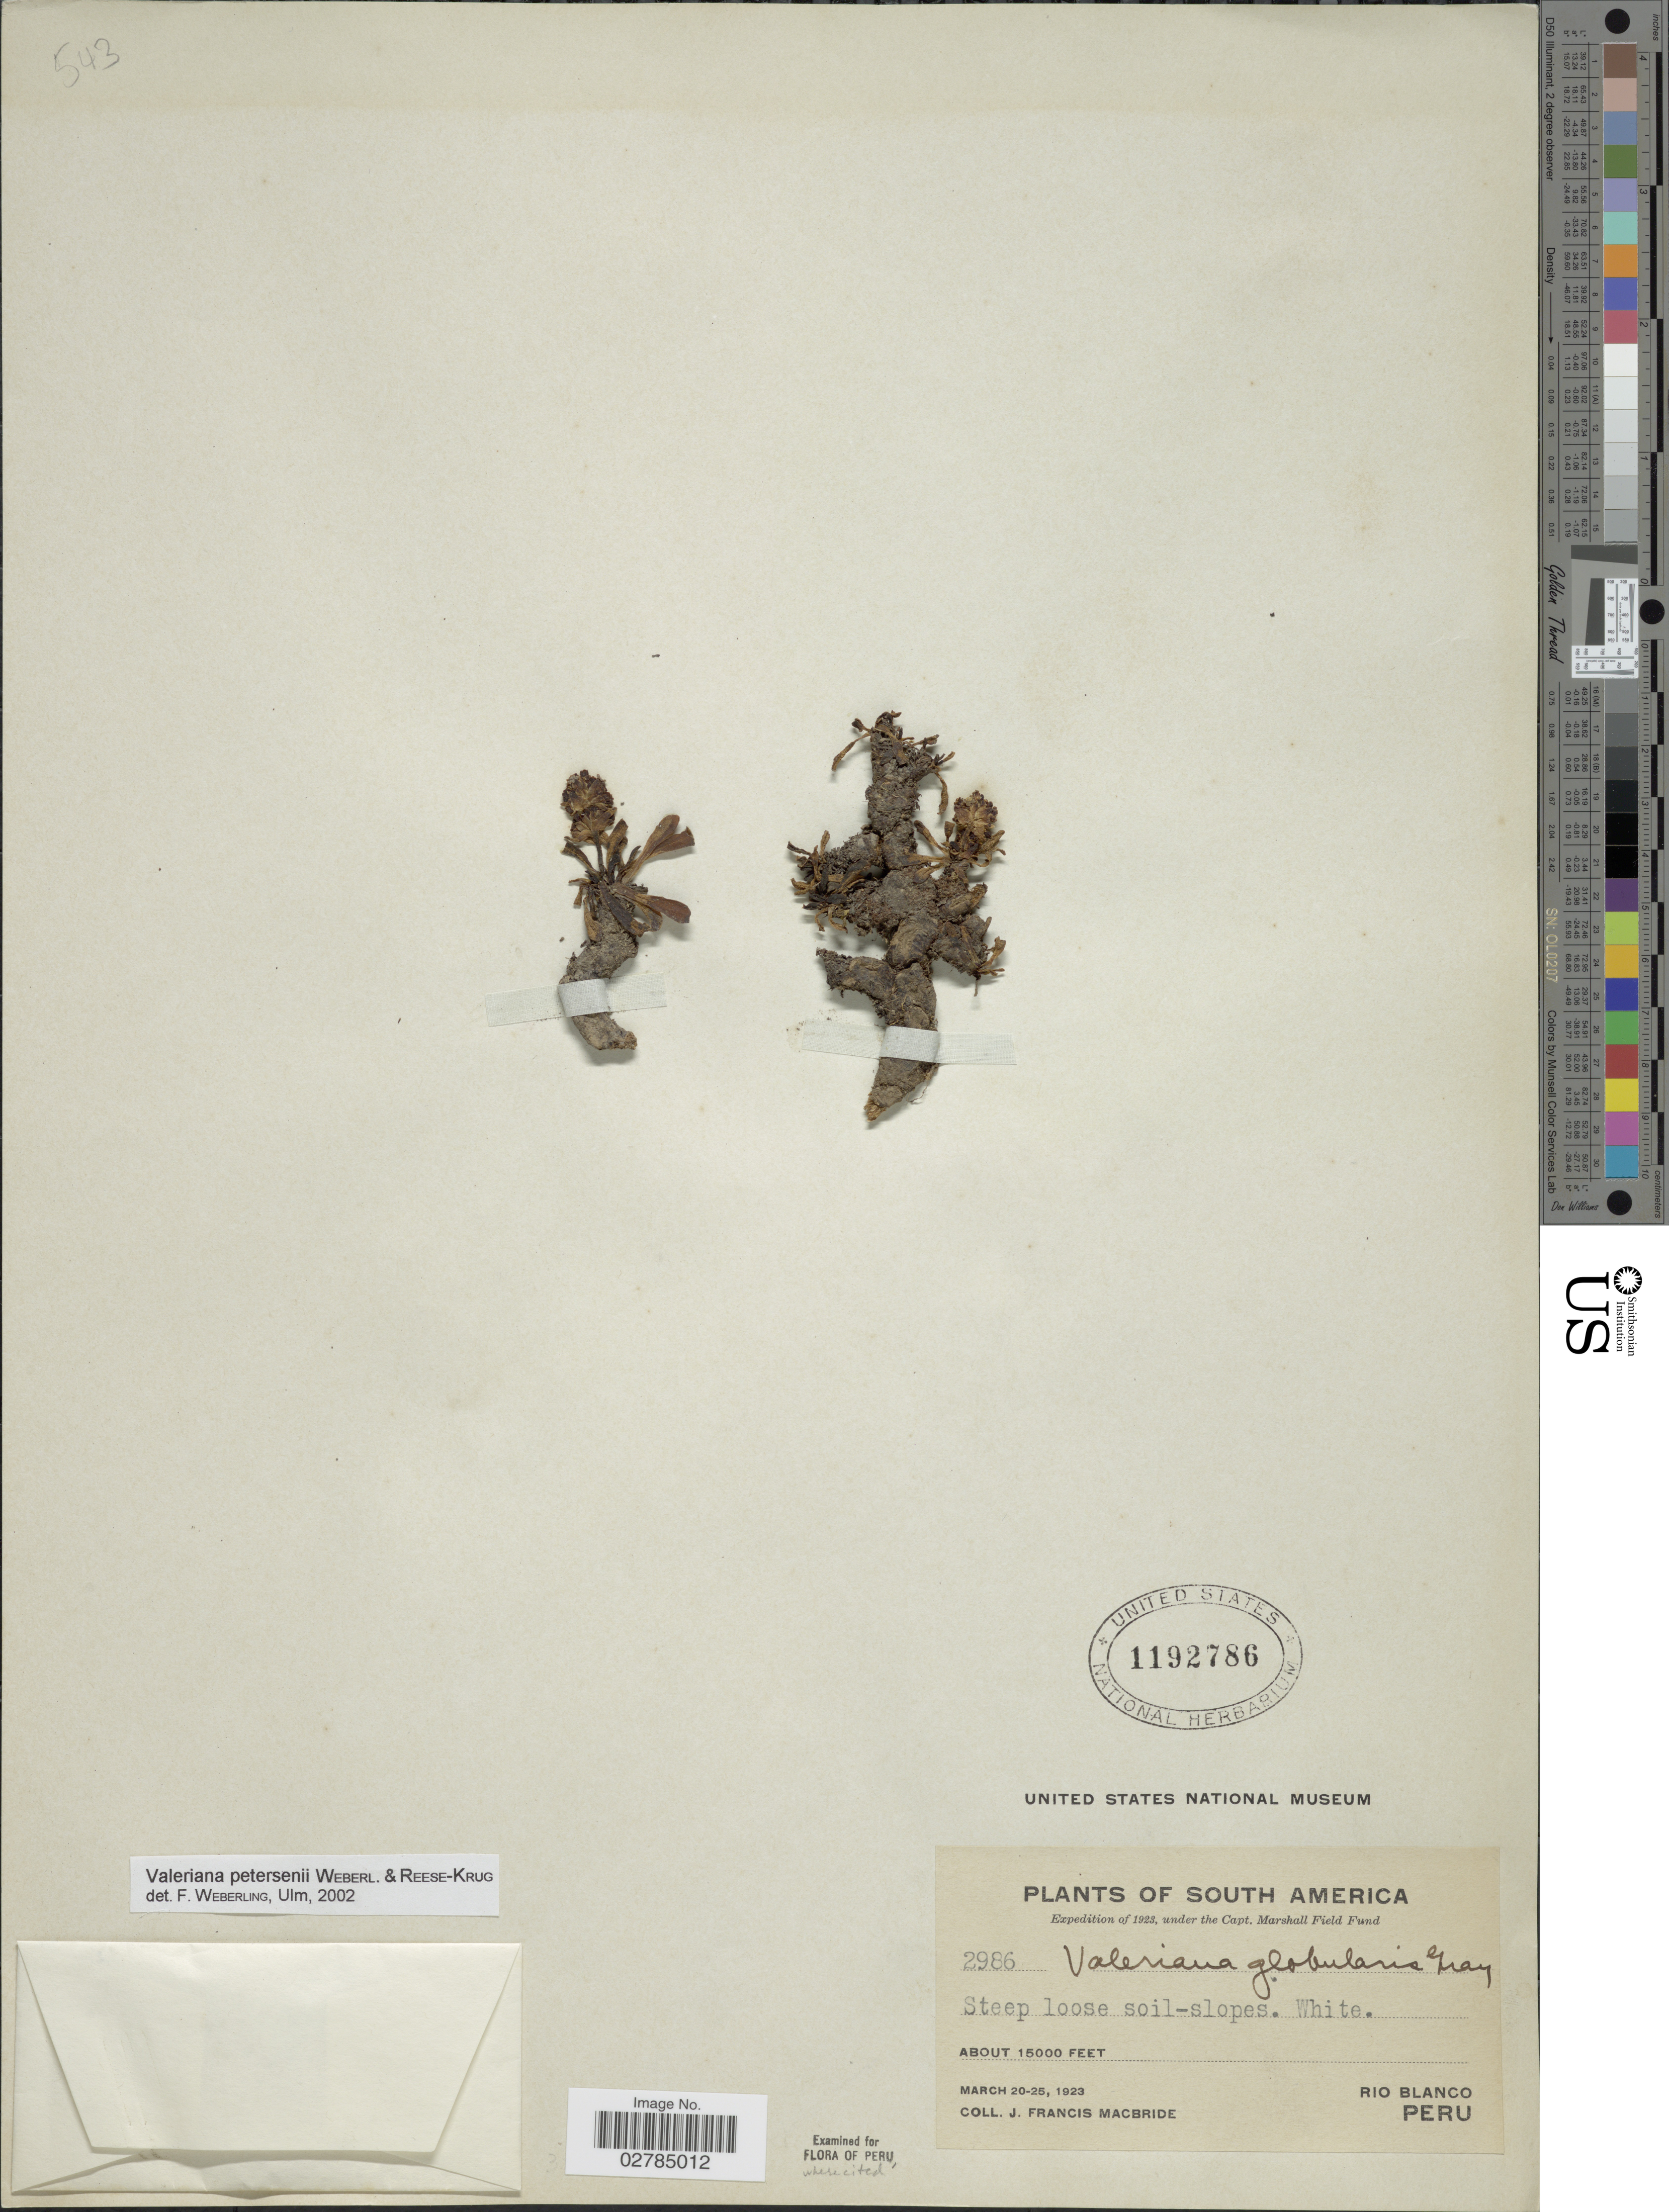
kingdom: Plantae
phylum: Tracheophyta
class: Magnoliopsida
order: Dipsacales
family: Caprifoliaceae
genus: Valeriana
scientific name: Valeriana petersenii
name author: Weberl. & Reese-Krug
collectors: J. F. Macbride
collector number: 2986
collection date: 1923-03-20/1923-03-25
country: Peru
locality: Rio Blanco.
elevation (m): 4572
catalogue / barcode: US 1192786